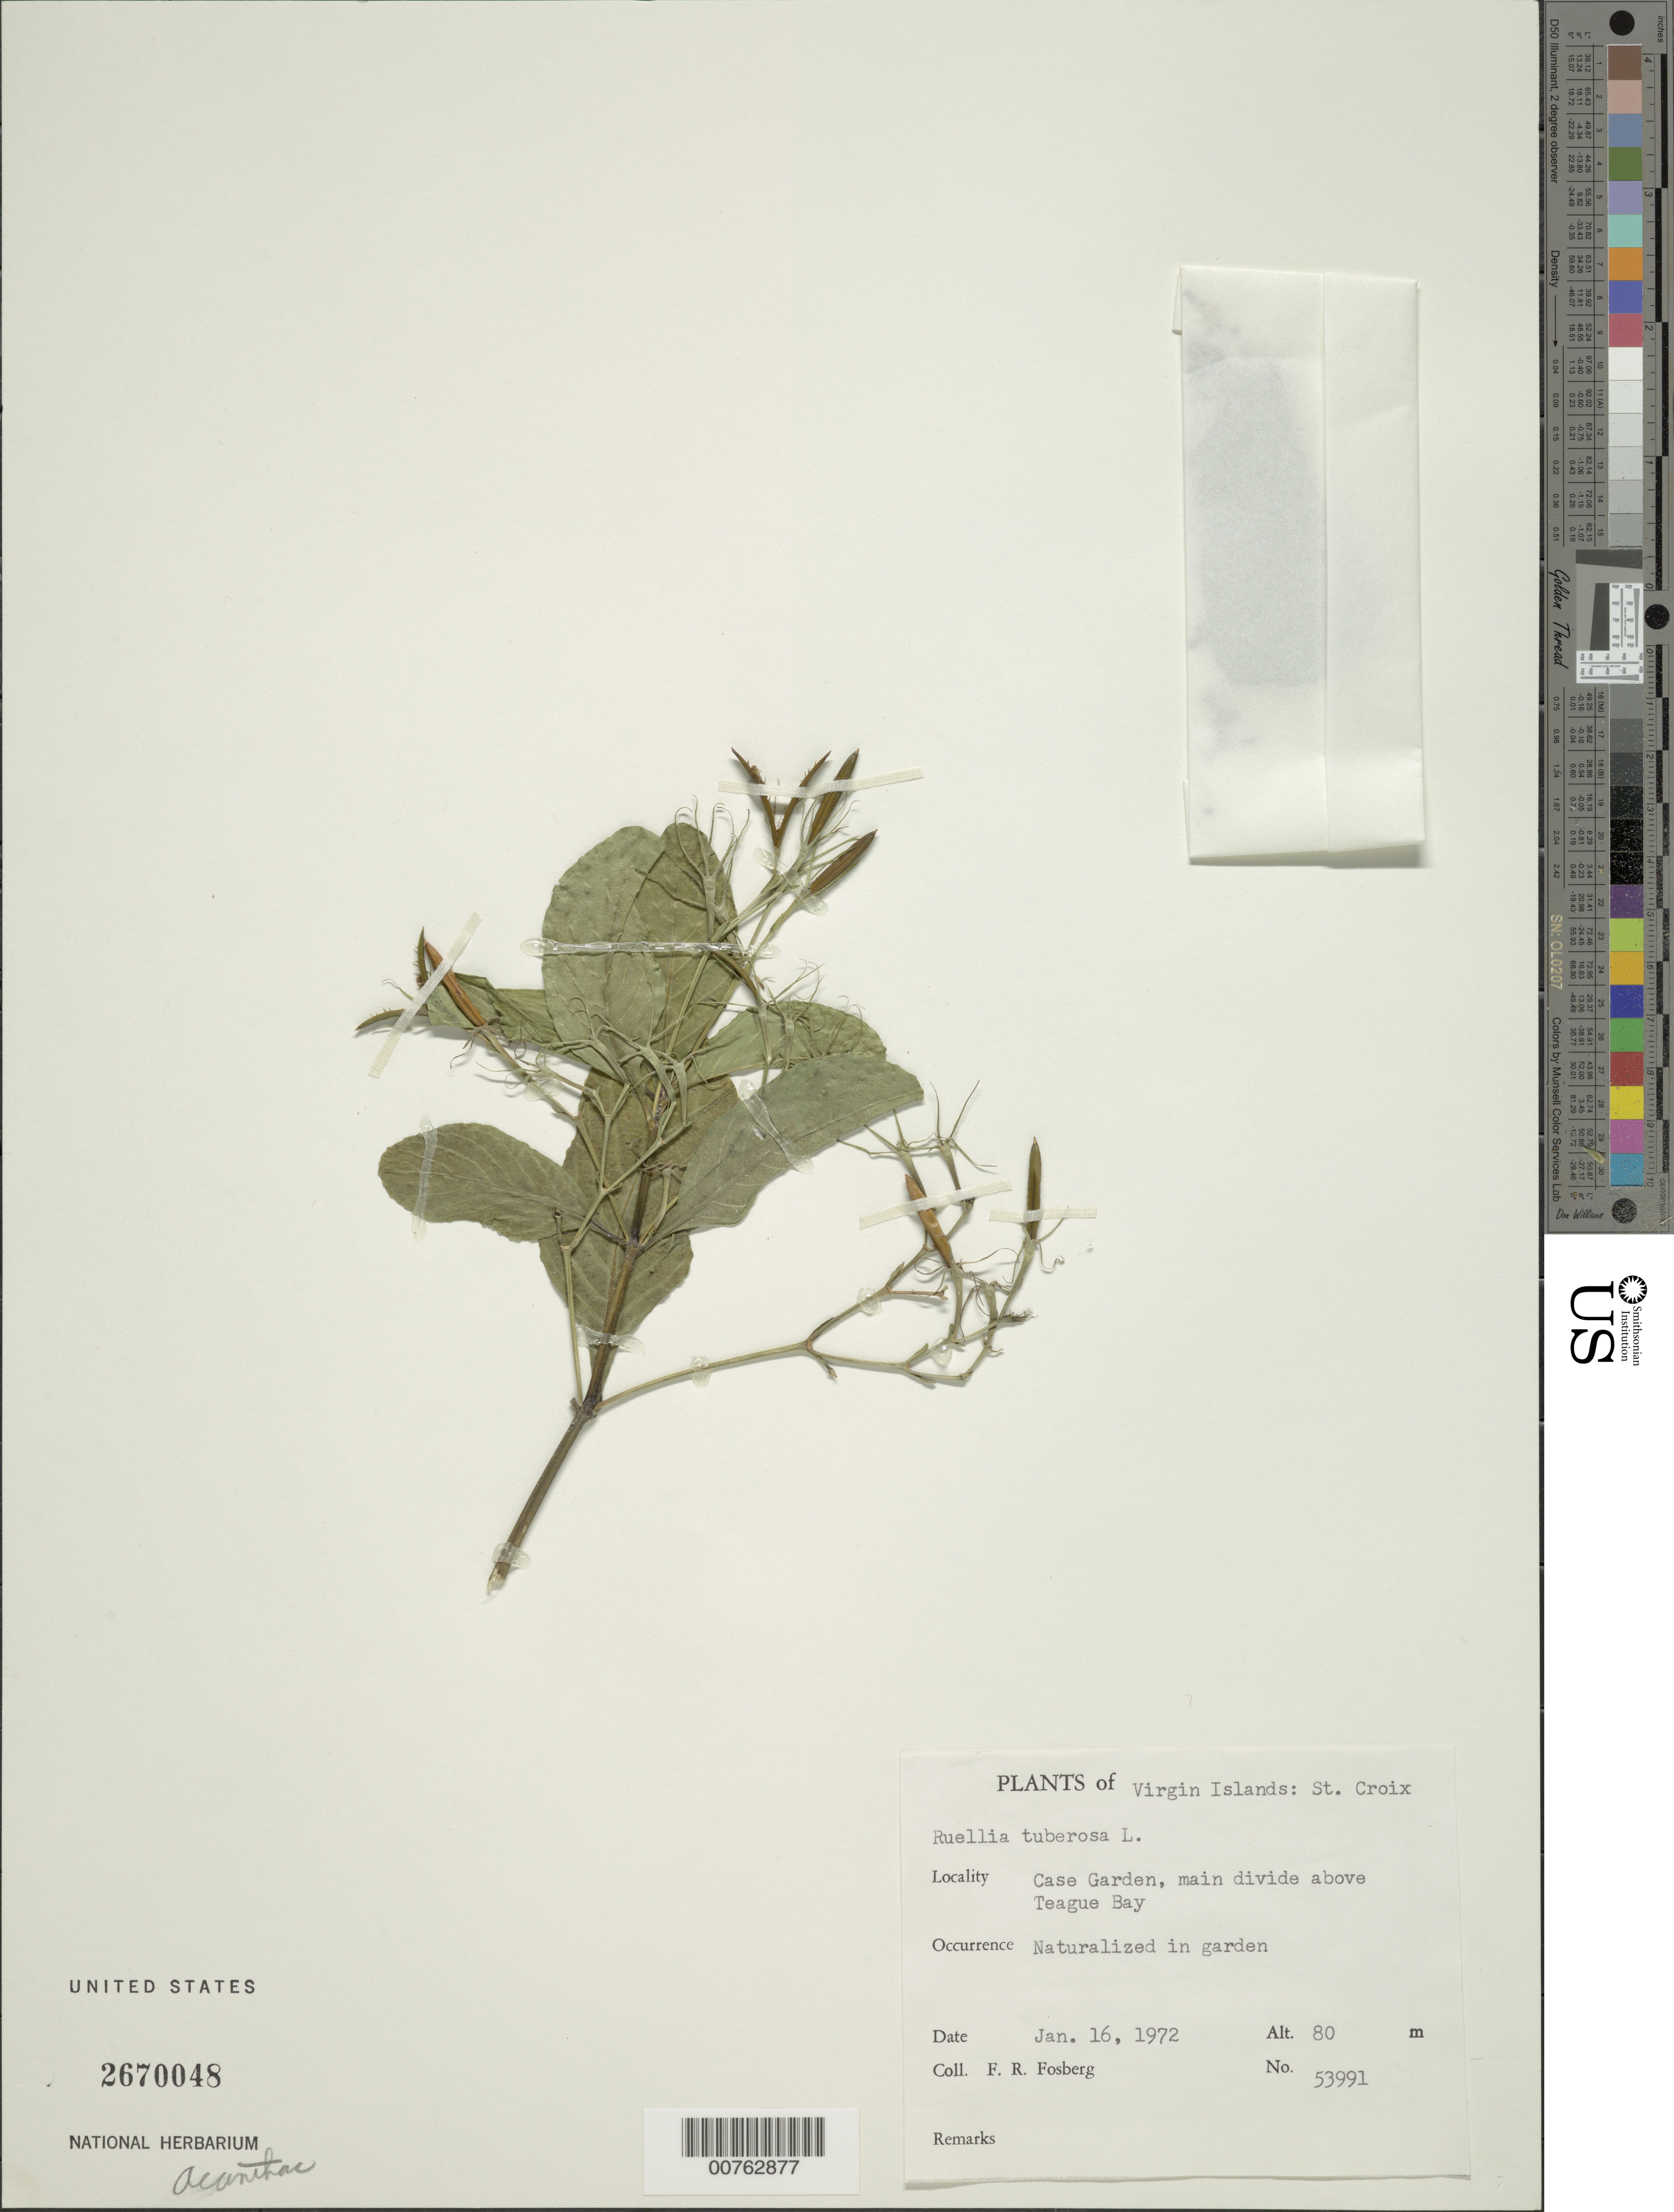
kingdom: Plantae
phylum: Tracheophyta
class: Magnoliopsida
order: Lamiales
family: Acanthaceae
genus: Ruellia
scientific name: Ruellia tuberosa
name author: L.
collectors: F. R. Fosberg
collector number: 53991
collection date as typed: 16 Jan 1972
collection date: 1972-01-16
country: U.S. Virgin Islands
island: St. Croix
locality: Case Garden, main divide above Teague Bay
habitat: Naturalized in garden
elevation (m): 80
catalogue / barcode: US 2670048